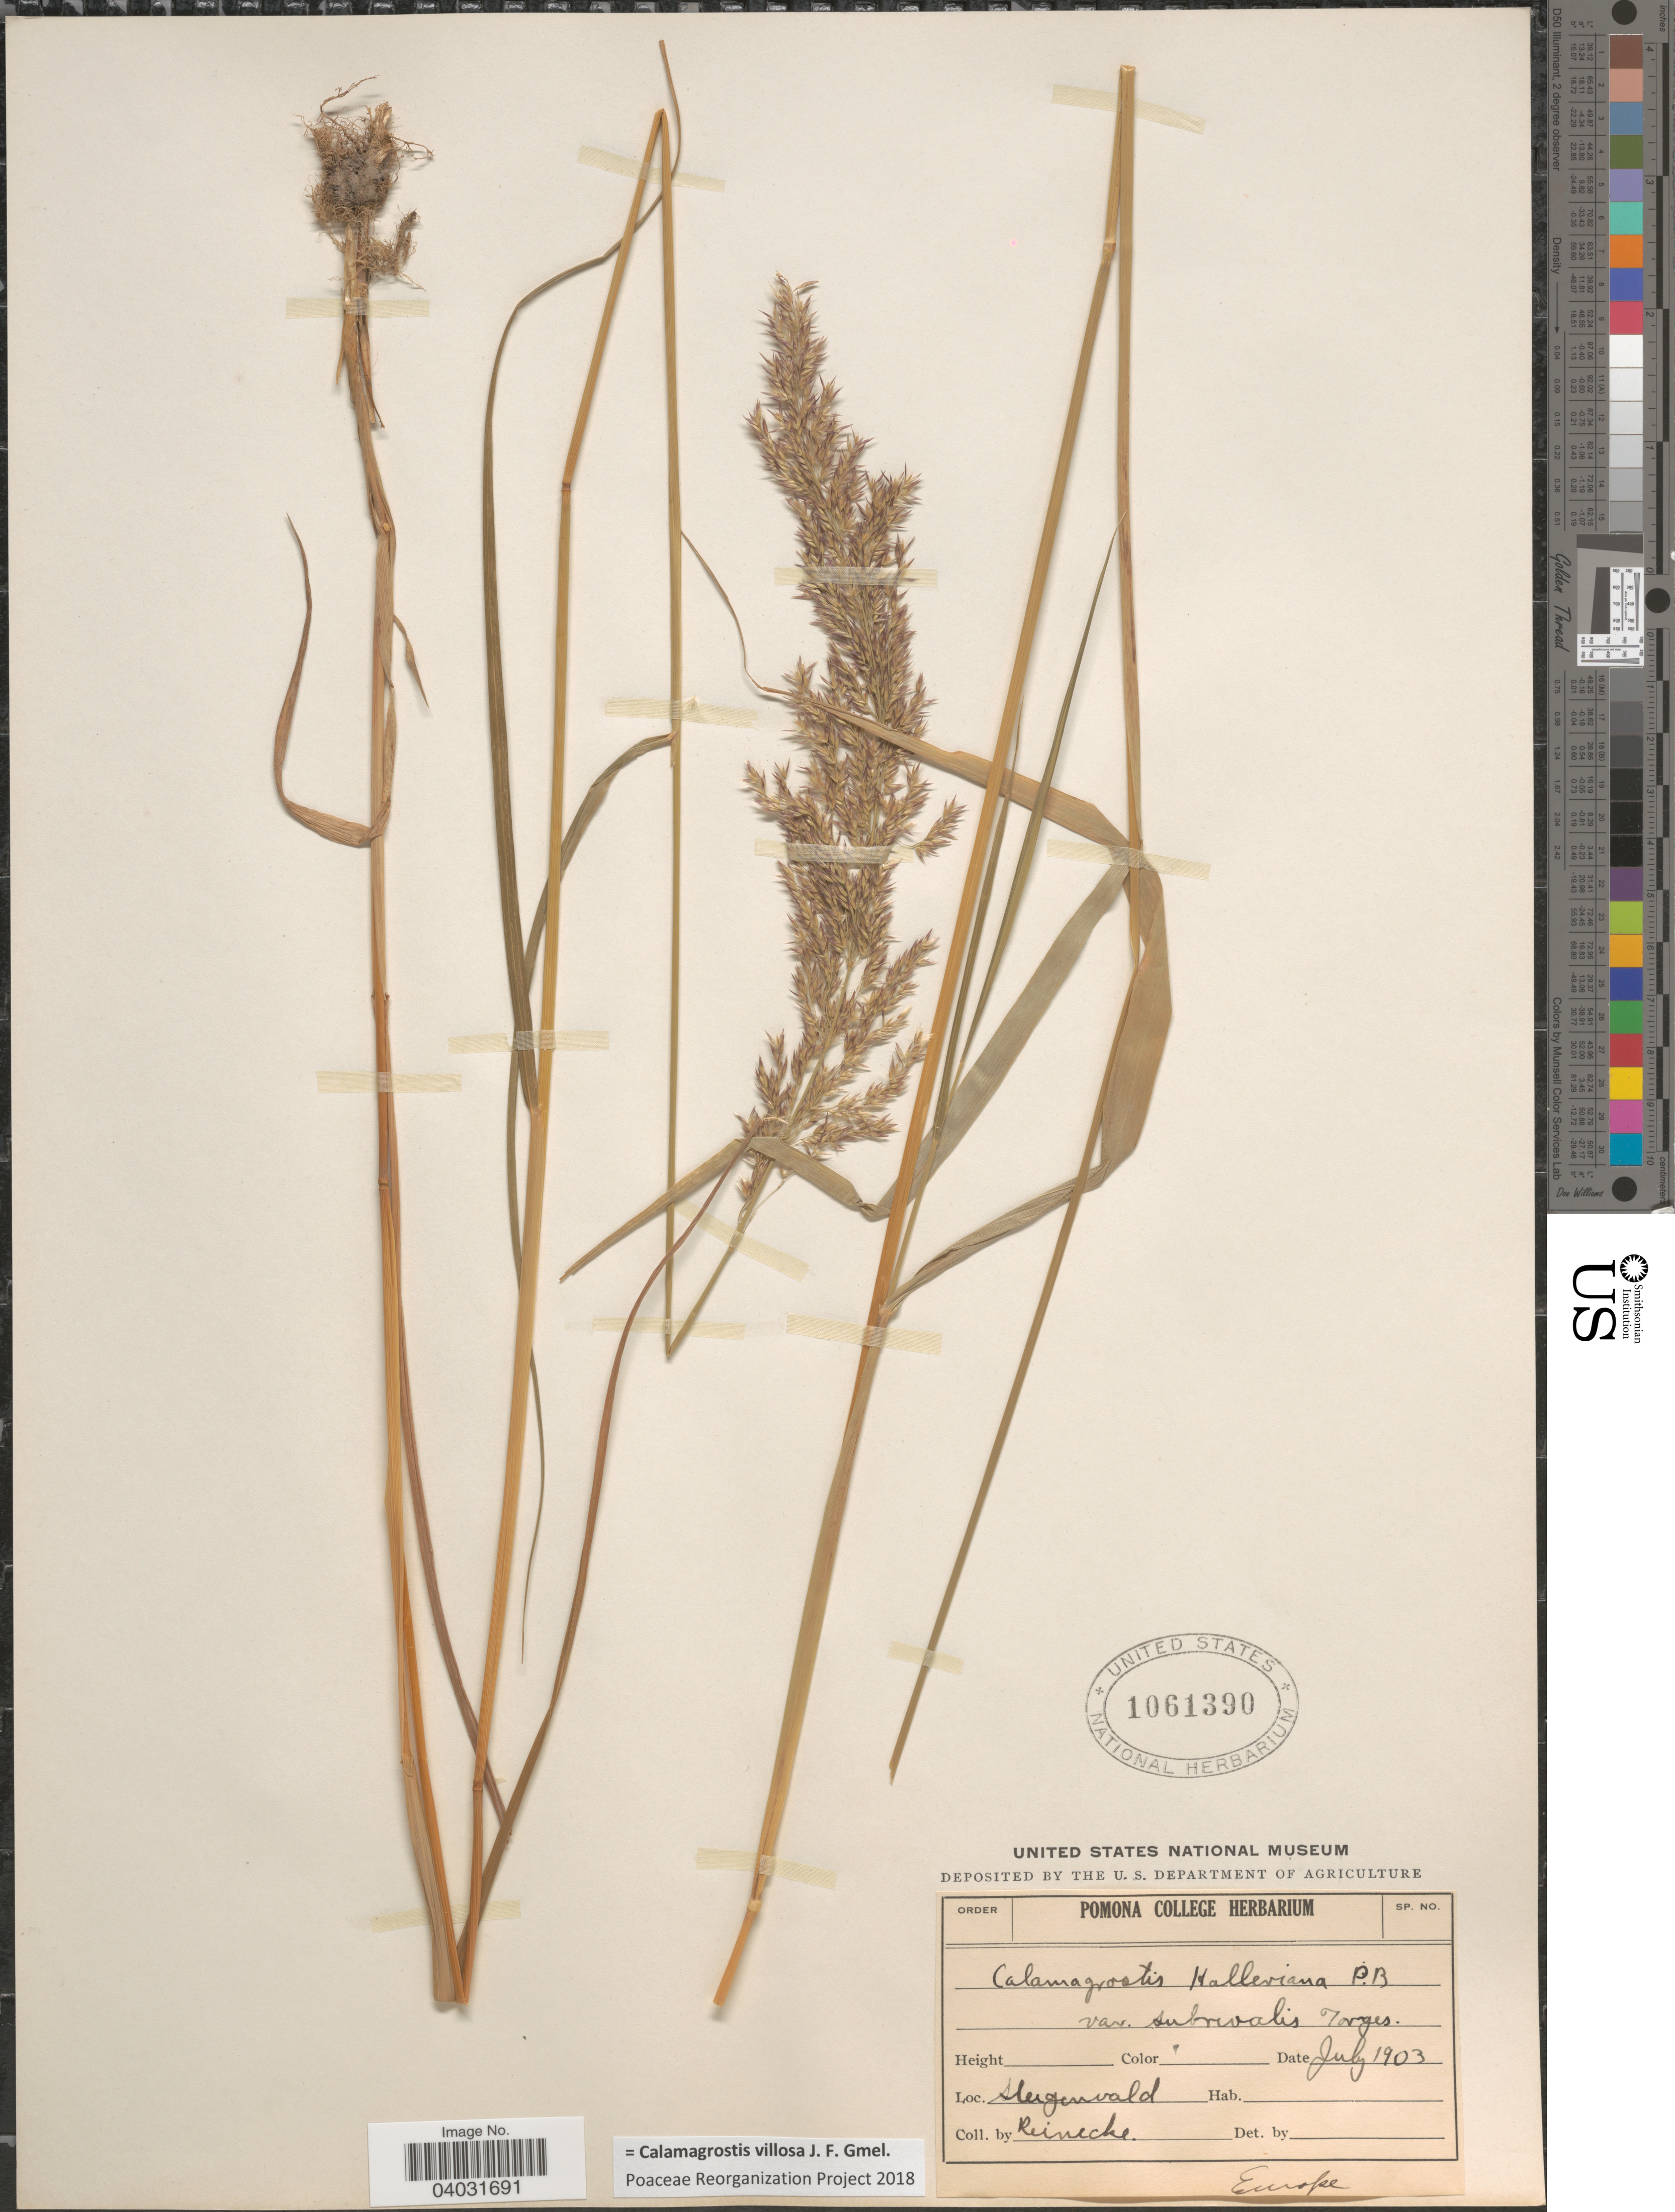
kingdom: Plantae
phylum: Tracheophyta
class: Liliopsida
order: Poales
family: Poaceae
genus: Calamagrostis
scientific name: Calamagrostis villosa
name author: J.F. Gmel.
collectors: -- Reinecke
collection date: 1903-07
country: Germany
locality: Steigerwald. Europe.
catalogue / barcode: US 1061390